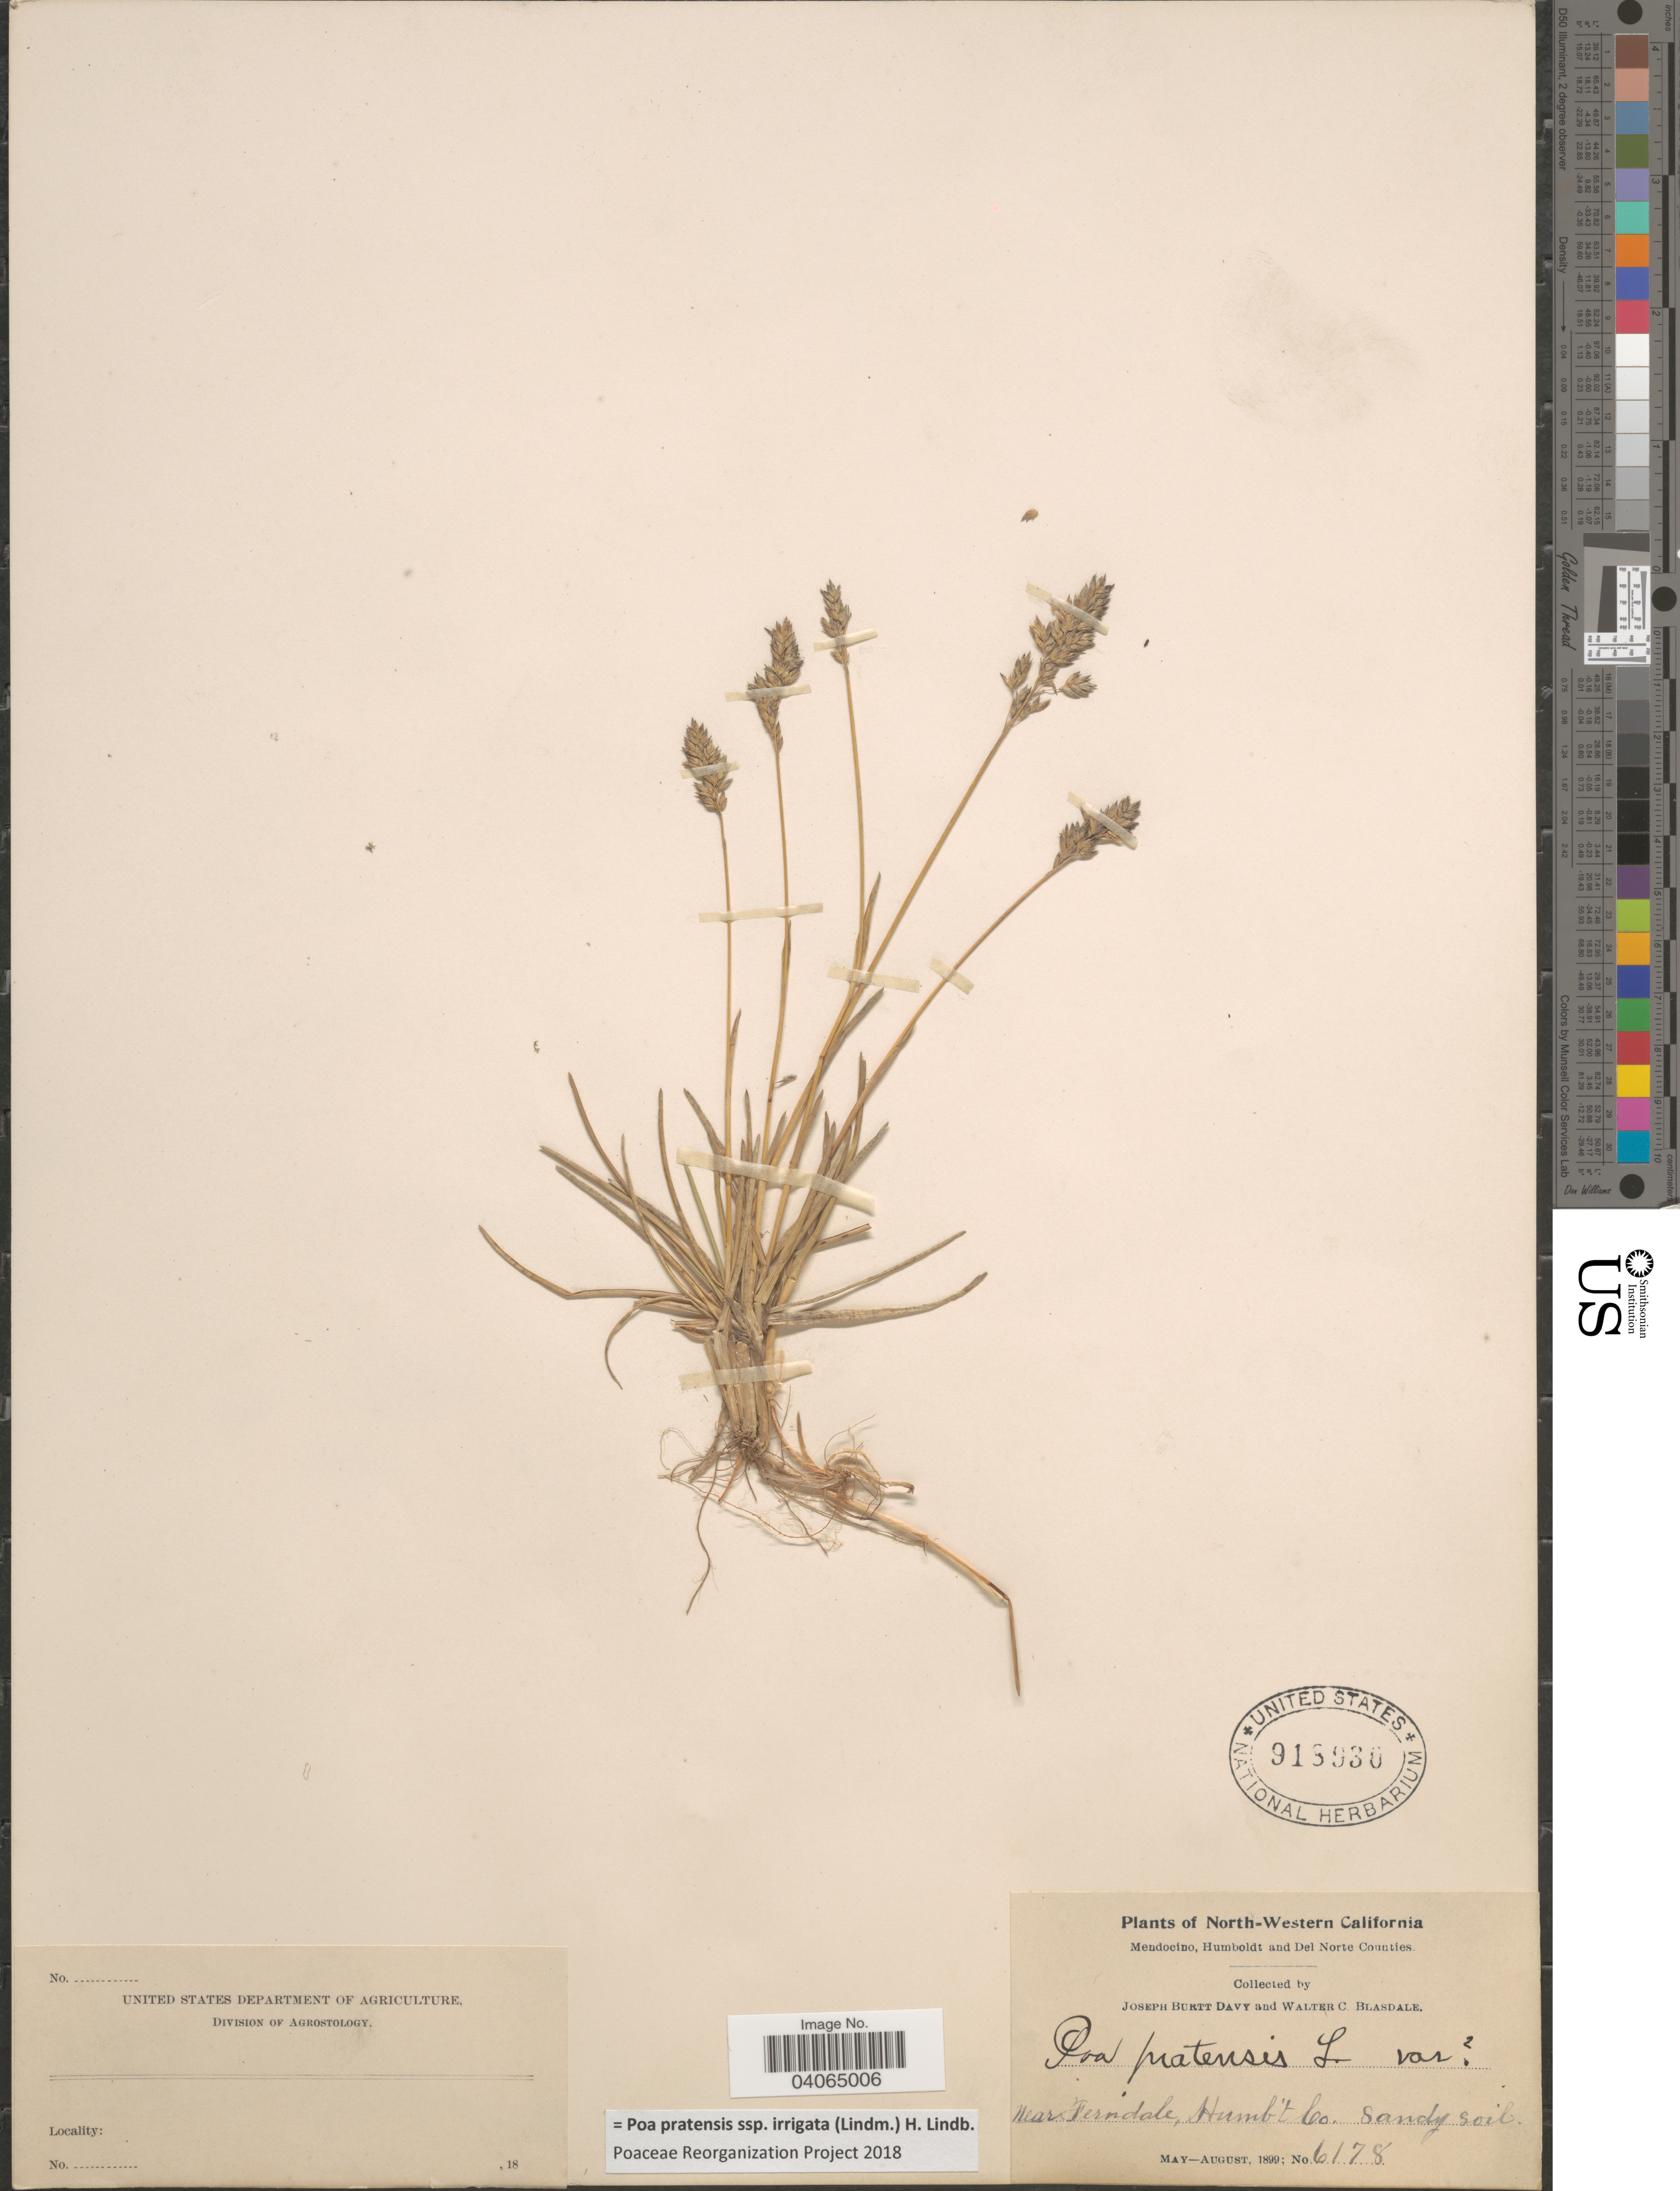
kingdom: Plantae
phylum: Tracheophyta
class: Liliopsida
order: Poales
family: Poaceae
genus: Poa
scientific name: Poa pratensis subsp. irrigata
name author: (Lindm.) H. Lindb.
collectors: J. Burtt Davy & W. Blasdale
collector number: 6178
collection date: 1899-05/1899-08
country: United States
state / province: California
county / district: Humboldt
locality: North-Western California. Near Ferndale, Humb't Co.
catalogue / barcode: US 918930